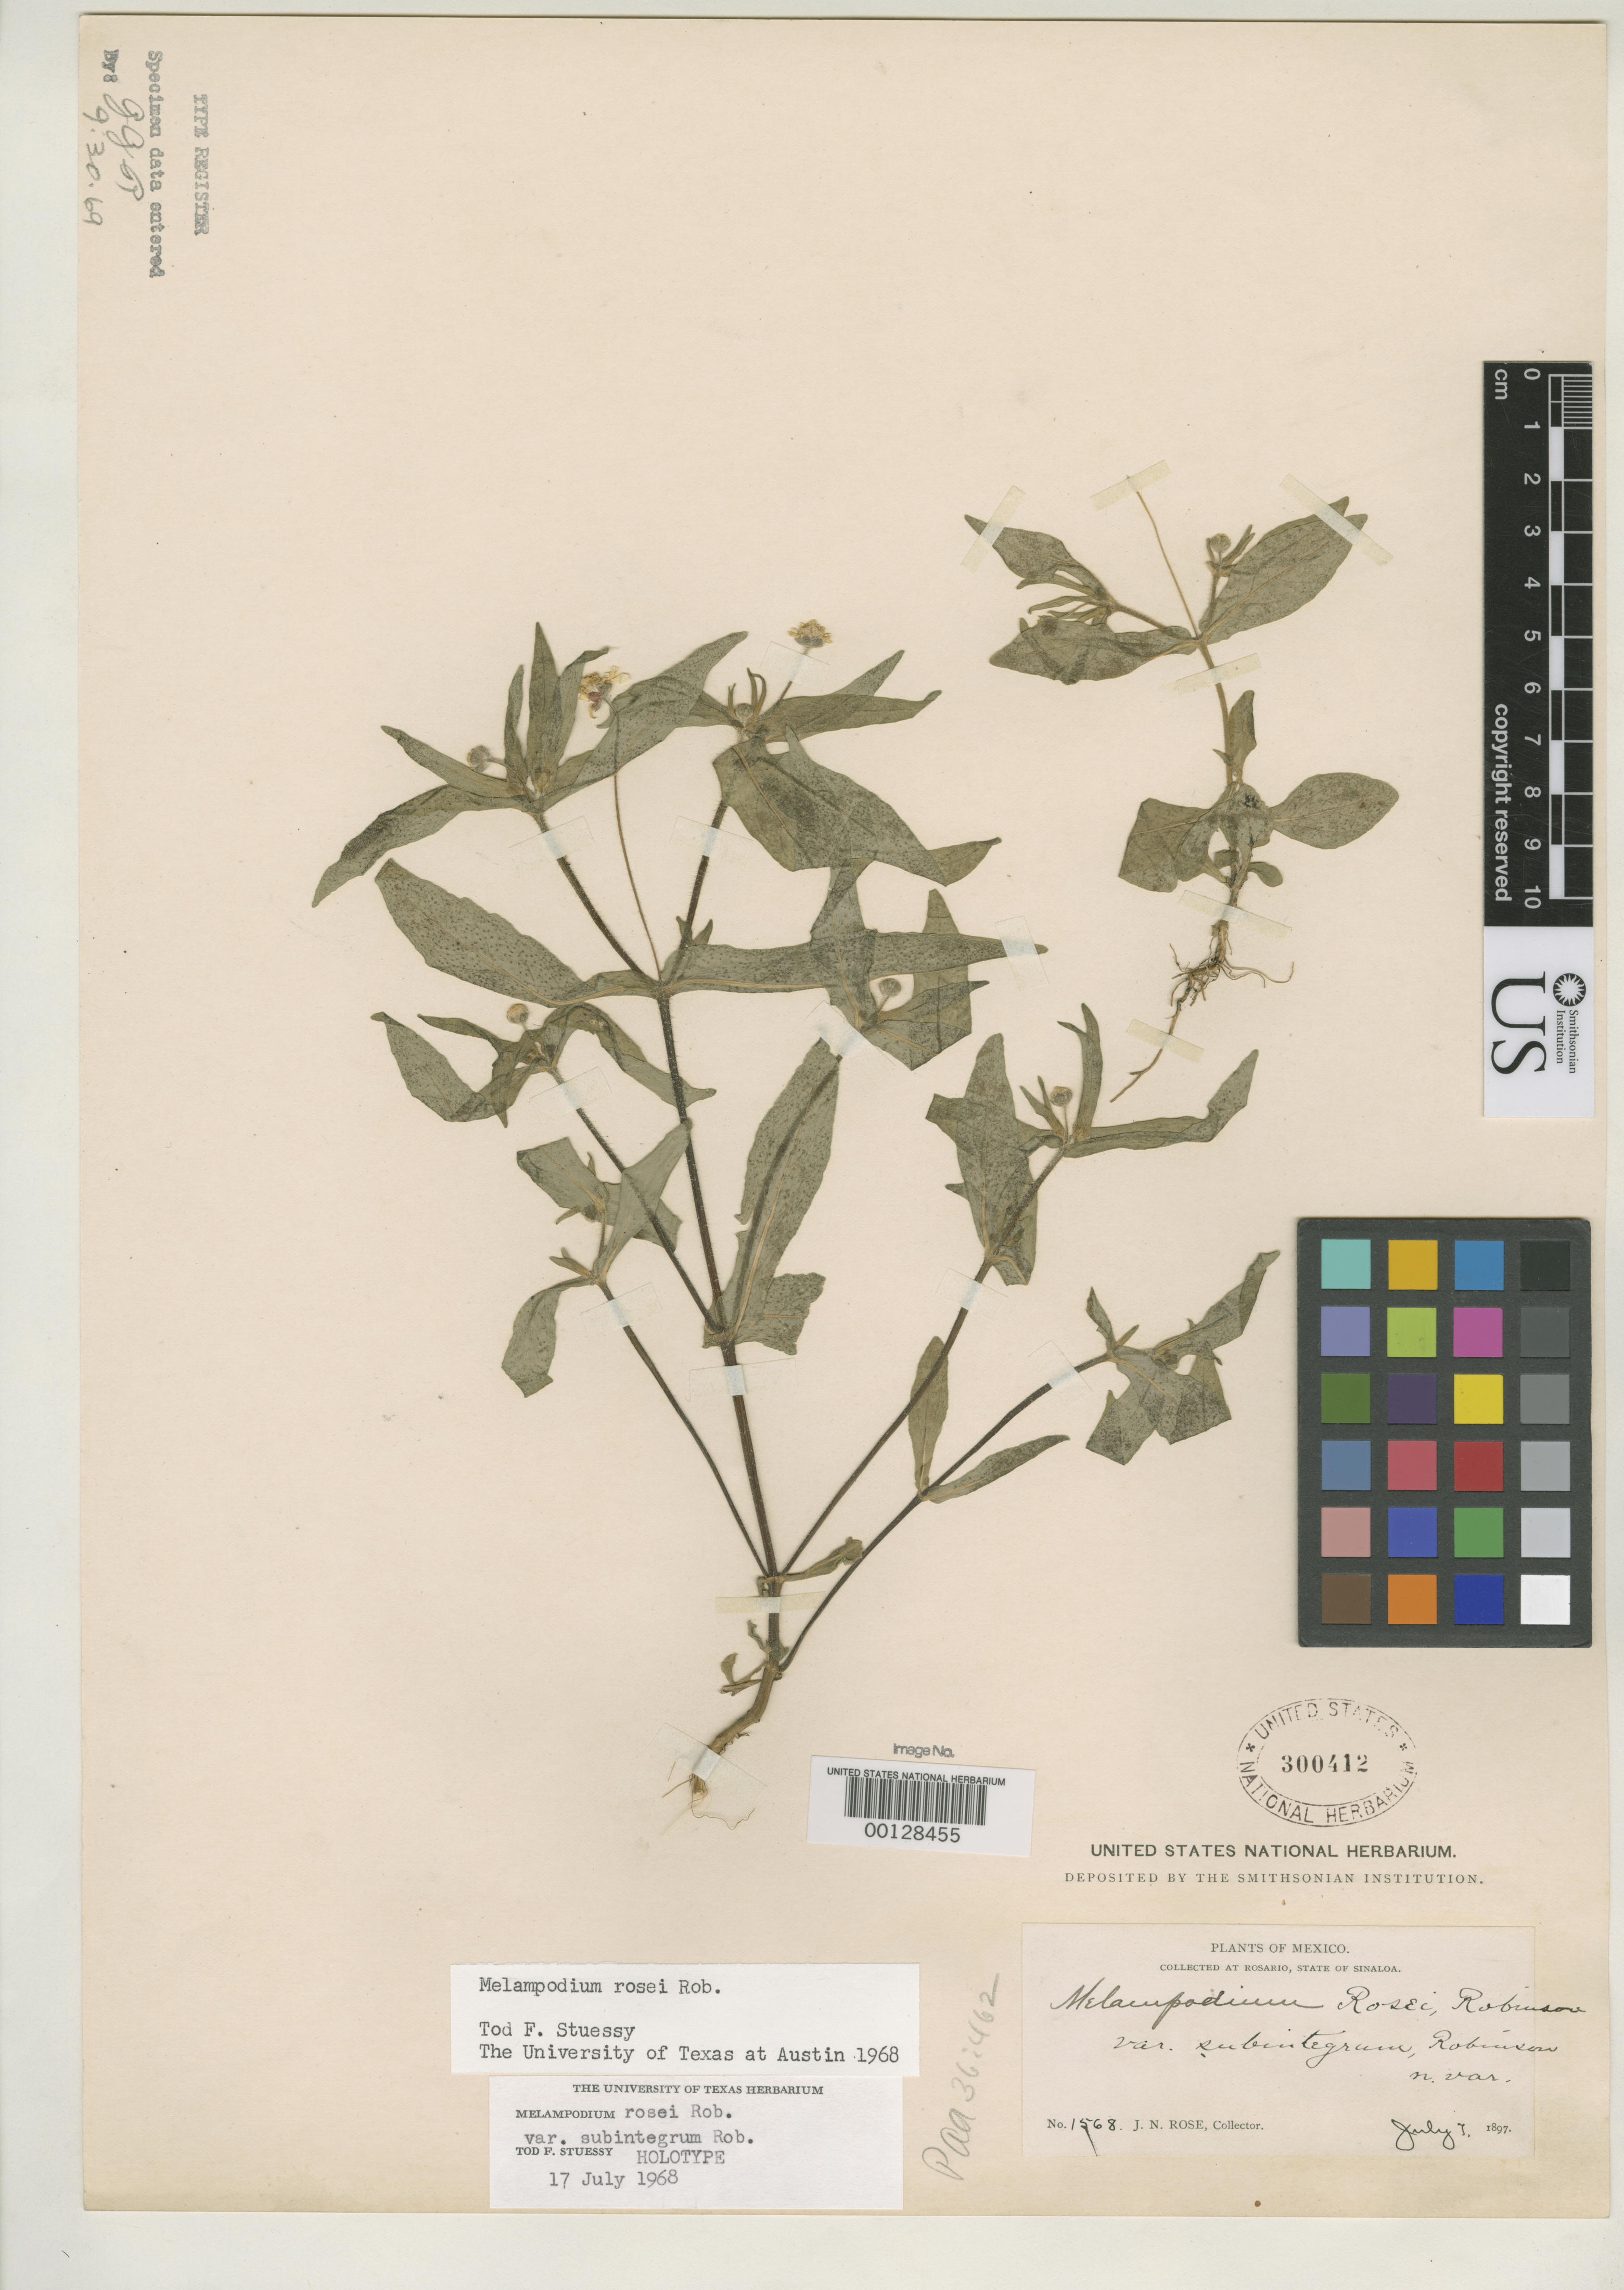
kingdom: Plantae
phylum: Tracheophyta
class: Magnoliopsida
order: Asterales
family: Asteraceae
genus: Melampodium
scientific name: Melampodium rosei var. subintegrum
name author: B.L. Rob.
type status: Holotype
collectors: J. N. Rose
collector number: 1568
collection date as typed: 07 Jul 1897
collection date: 1897-07-07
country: Mexico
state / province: Sinaloa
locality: Rosario.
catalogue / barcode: US 300412